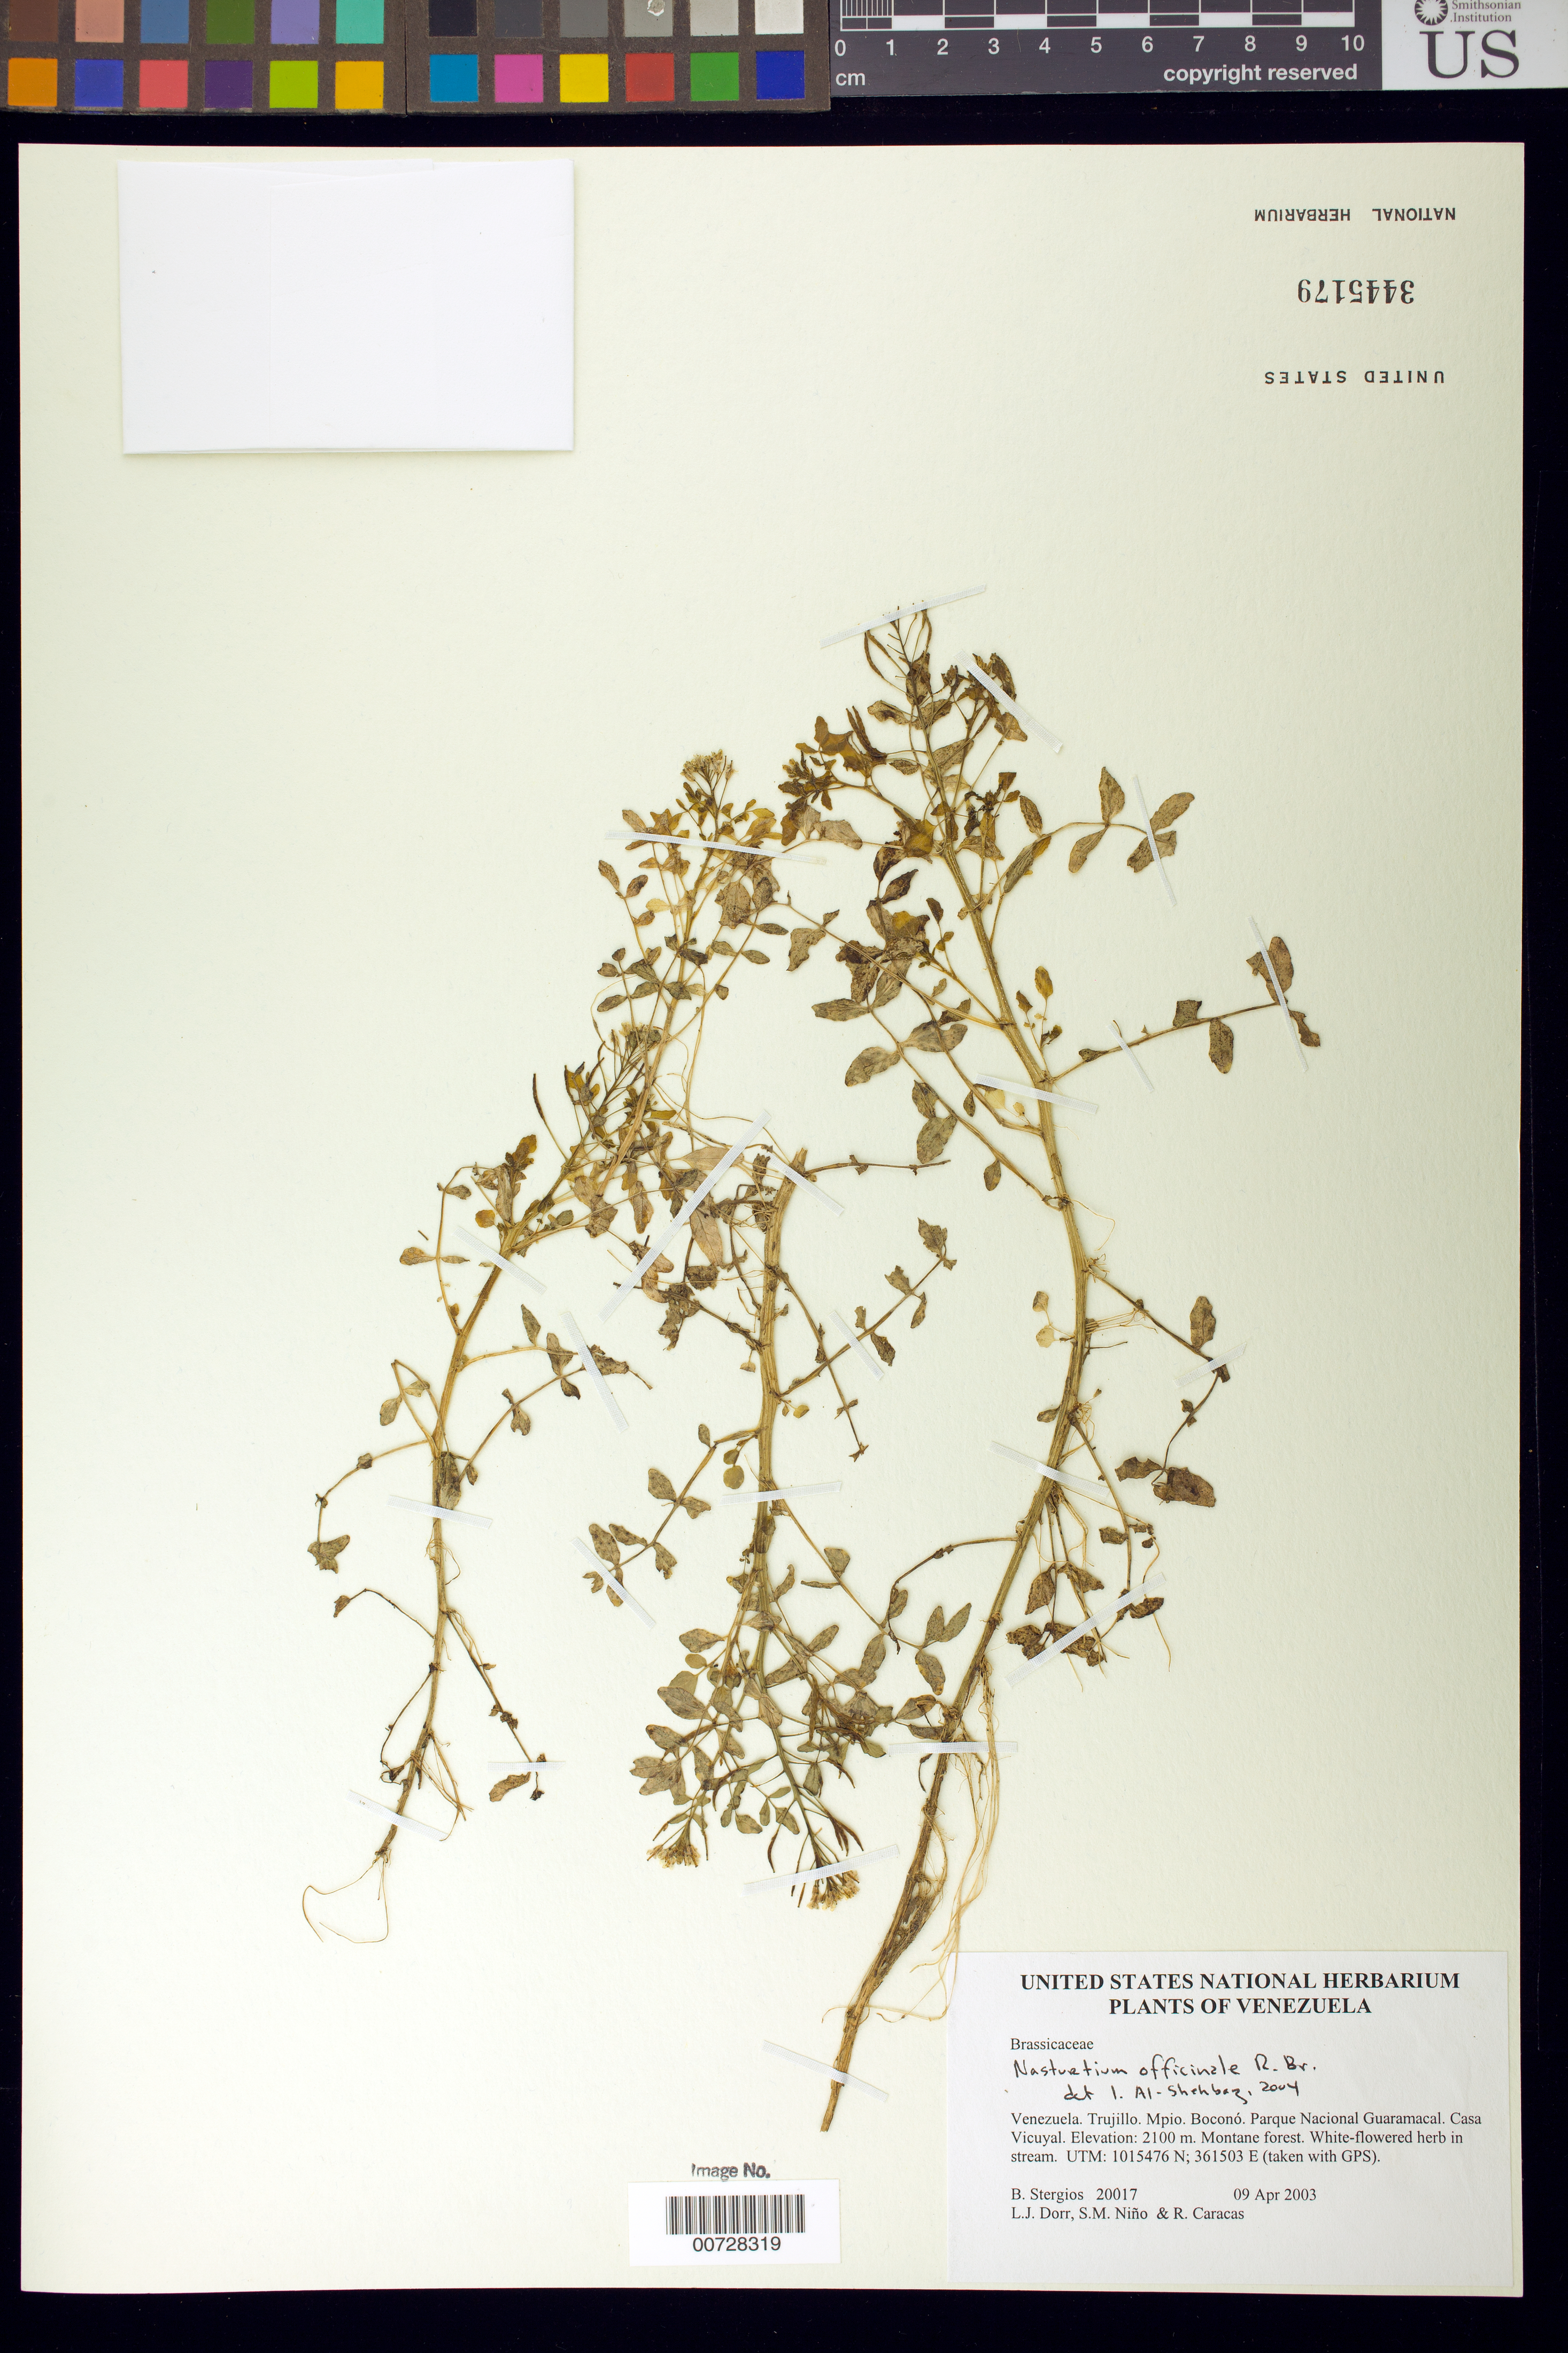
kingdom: Plantae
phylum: Tracheophyta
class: Magnoliopsida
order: Brassicales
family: Brassicaceae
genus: Nasturtium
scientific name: Nasturtium officinale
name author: R. Br.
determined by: Al-Shehbaz, I. A., (MO), Missouri Botanical Garden (UNITED STATES)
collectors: B. G. Stergios, L. J. Dorr, S. M. Niño & R. Caracas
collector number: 20017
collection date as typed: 09 Apr 2003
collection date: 2003-04-09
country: Venezuela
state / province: Trujillo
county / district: Boconó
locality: Parque Nacional Guaramacal. Casa Vicuyal.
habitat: Montane forest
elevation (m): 2100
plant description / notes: AAU, CAS, CTES, F, MO, PORT, US, VEN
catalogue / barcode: US 3445179